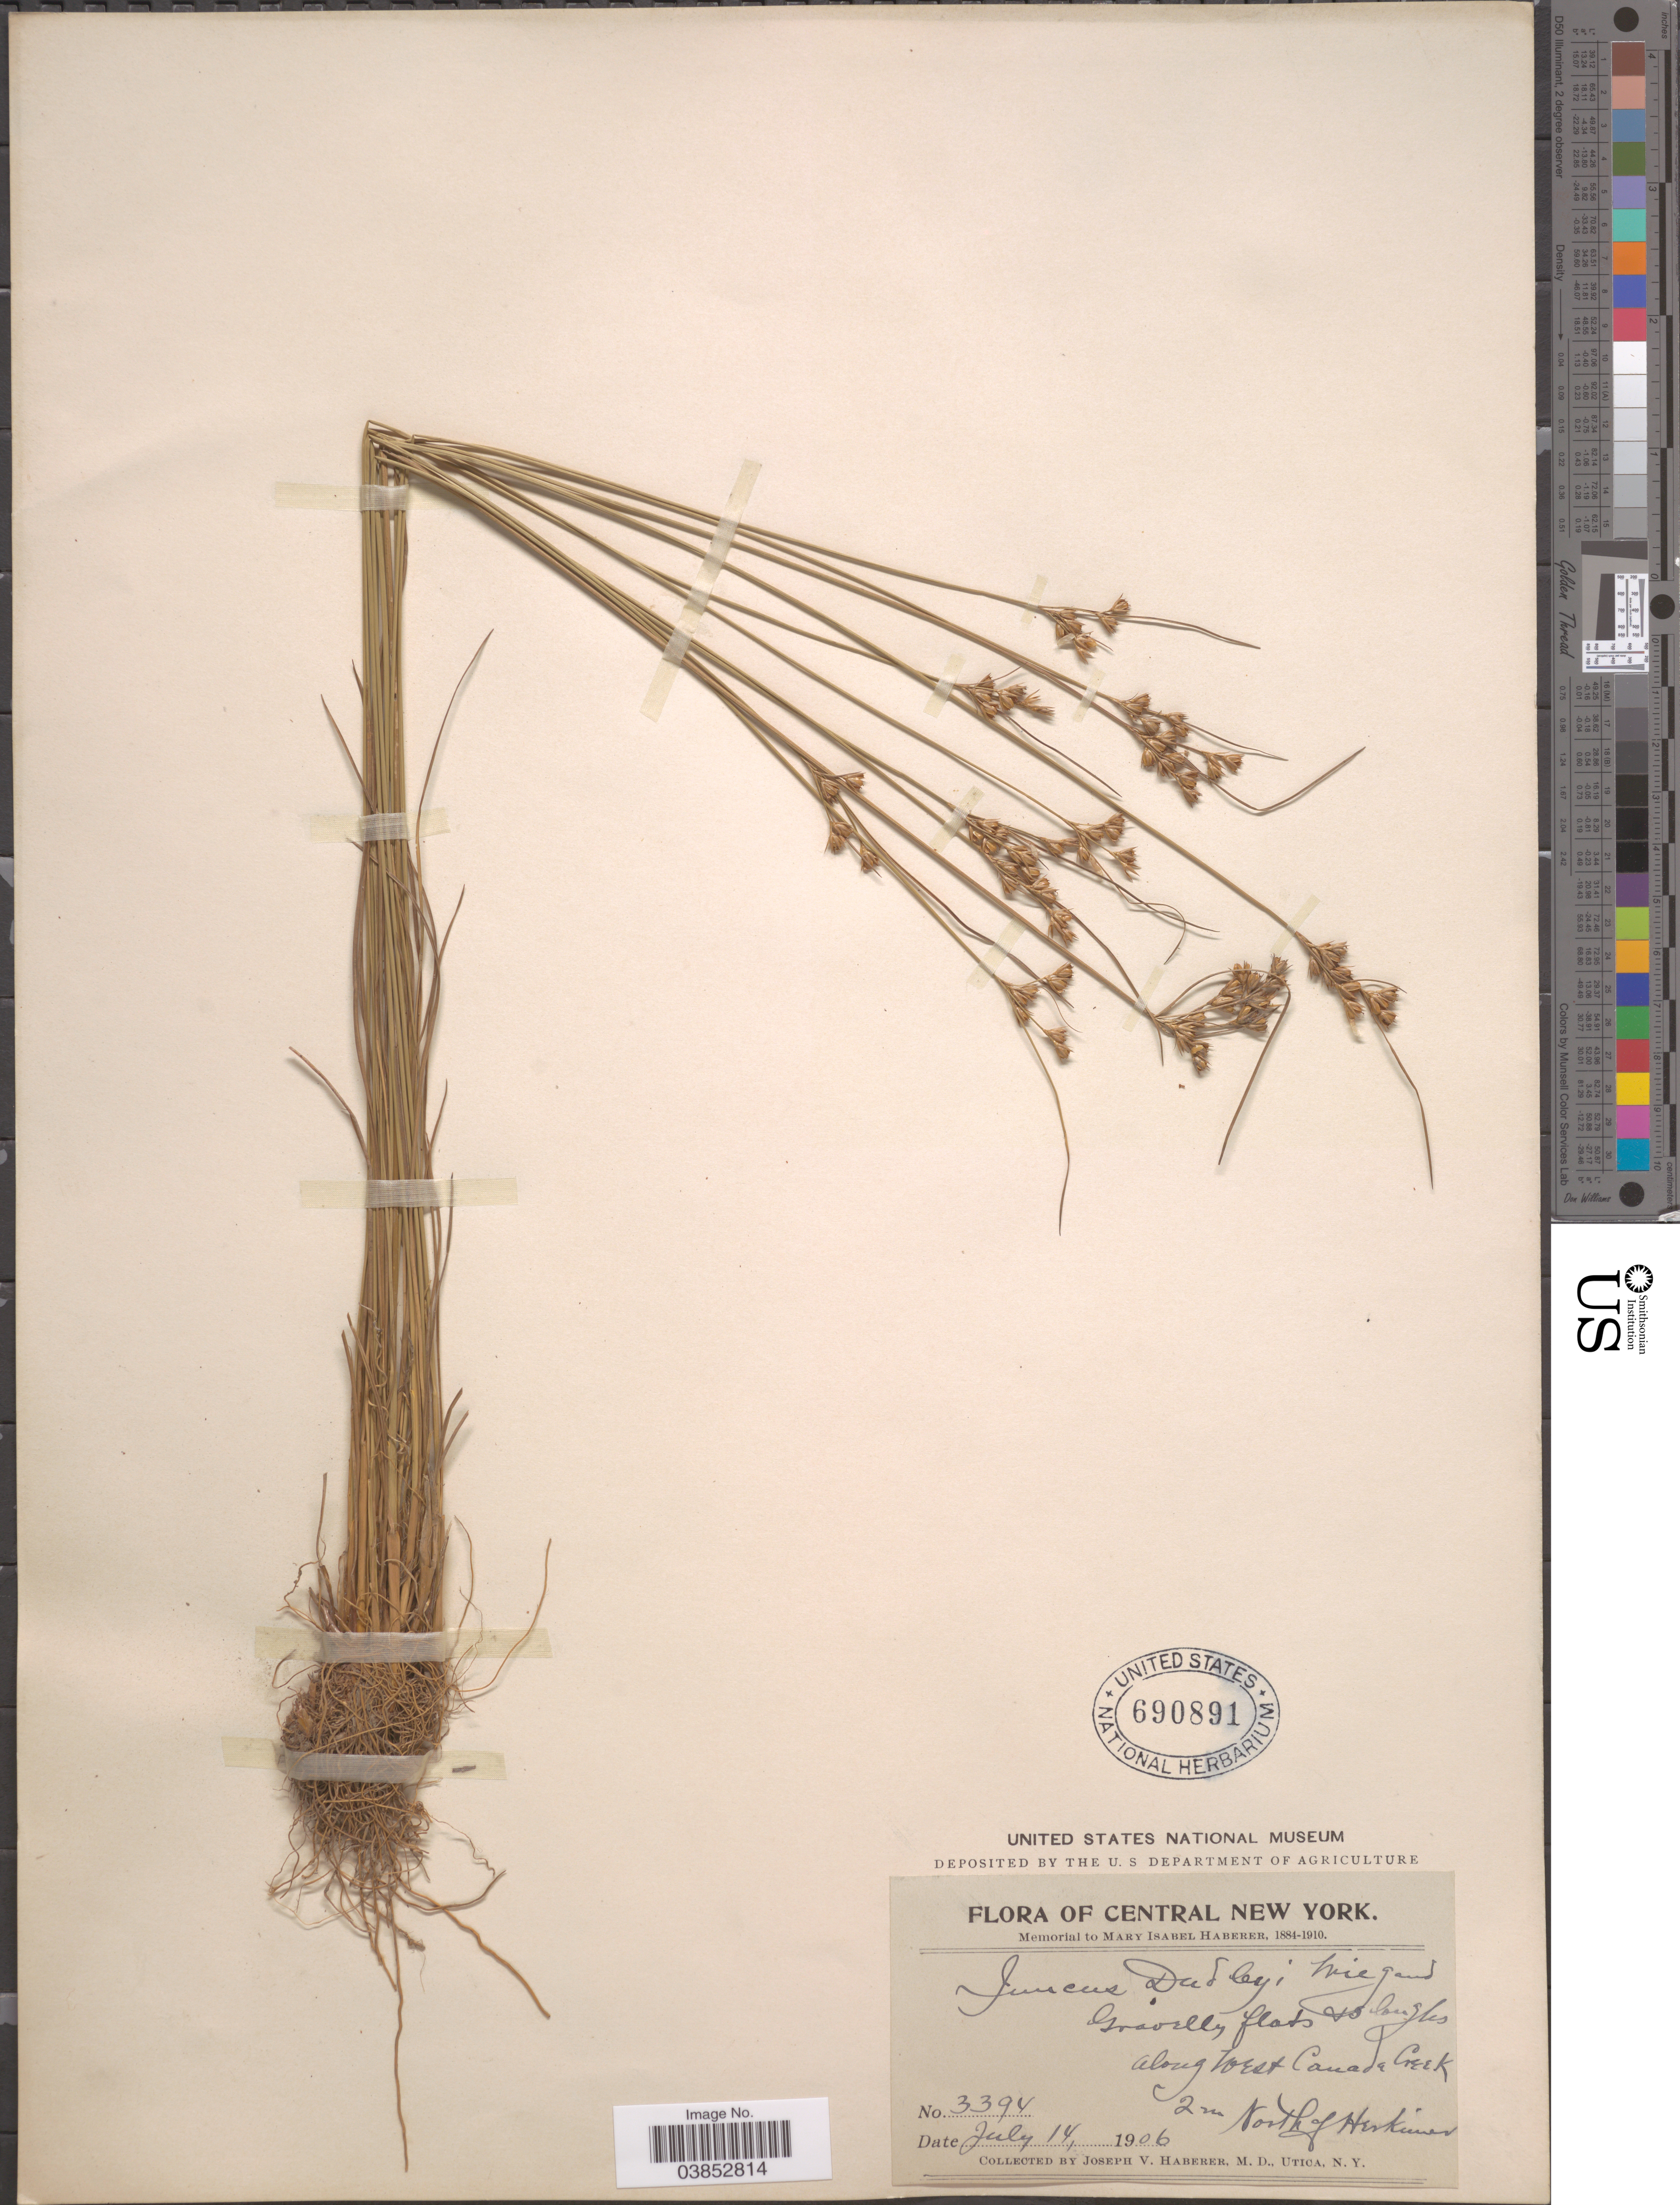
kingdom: Plantae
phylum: Tracheophyta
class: Liliopsida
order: Poales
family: Juncaceae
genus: Juncus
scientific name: Juncus dudleyi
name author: Wiegand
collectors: J. V. Haberer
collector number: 3394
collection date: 1906-07-14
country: United States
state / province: New York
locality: Central New York. Gravelly flats & sloughs along West Canada Creek 2 m North of Herkimer.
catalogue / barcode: US 690891